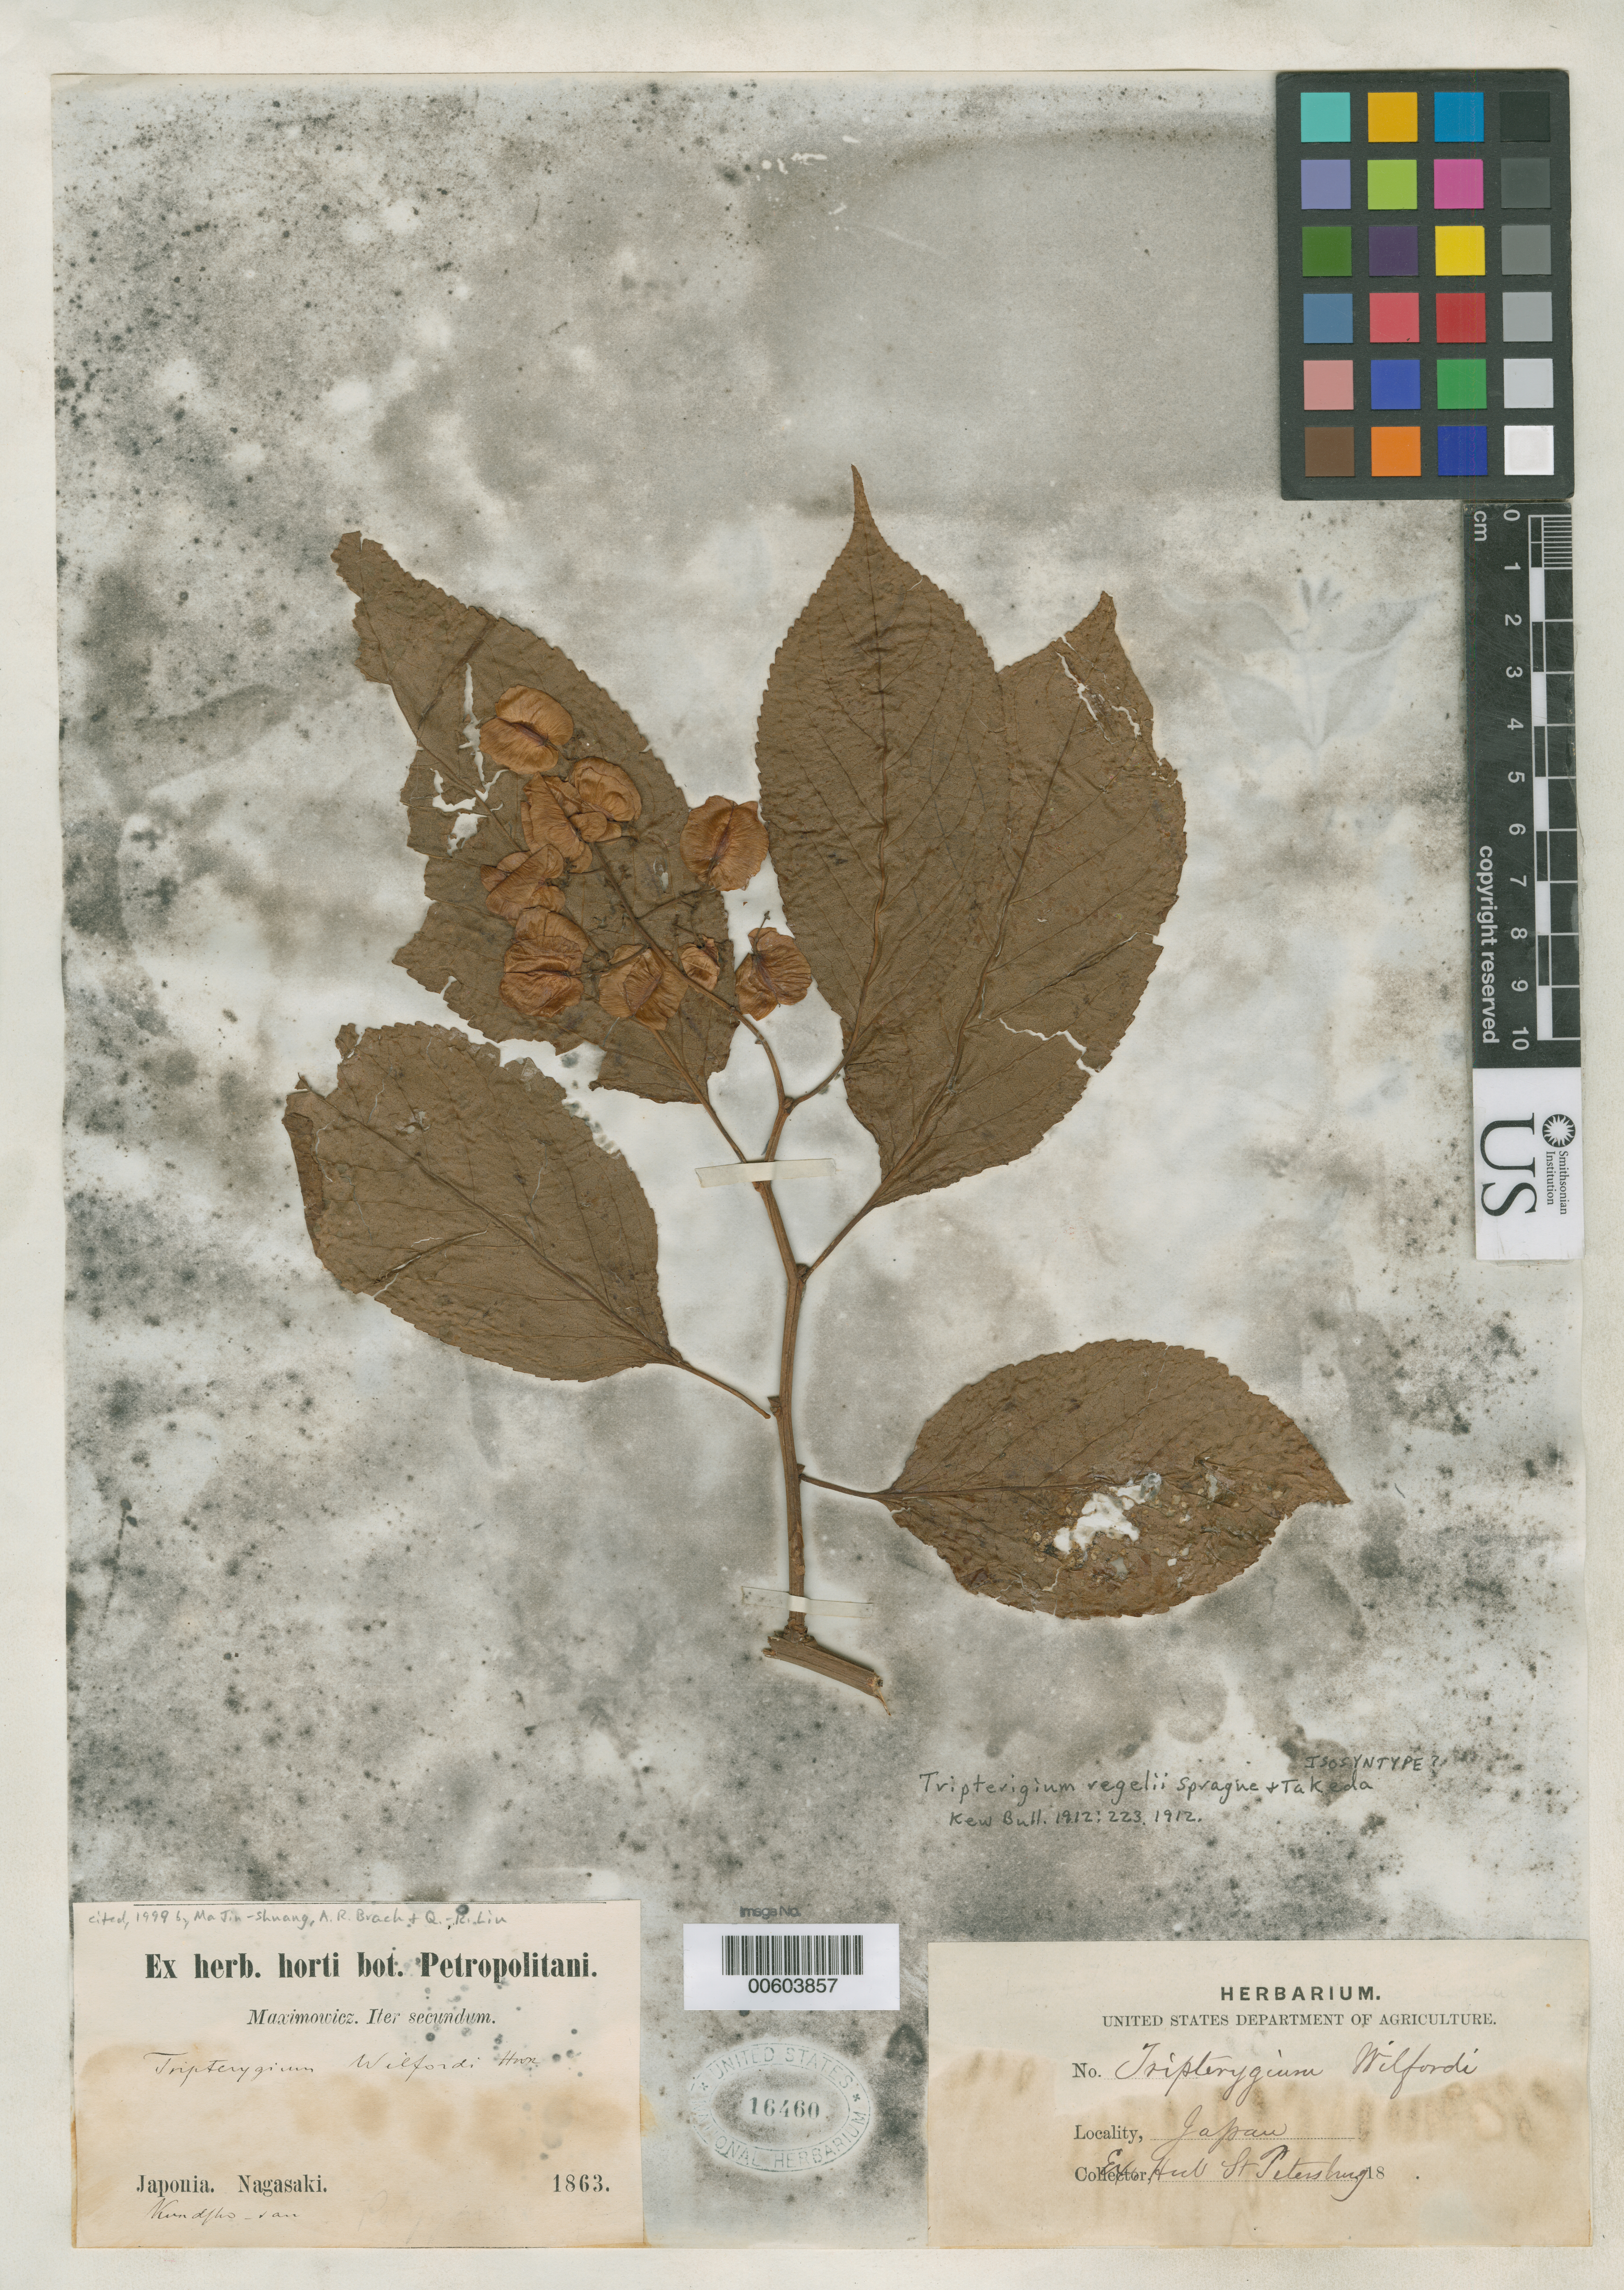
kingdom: Plantae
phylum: Tracheophyta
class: Magnoliopsida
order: Celastrales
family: Celastraceae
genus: Tripterygium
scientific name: Tripterygium regelii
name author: Sprague & Takeda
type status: Possible Isosyntype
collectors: C. J. Maximowicz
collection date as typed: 1863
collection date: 1863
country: Japan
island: Kyushu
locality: Nagasaki.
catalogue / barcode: US 16460